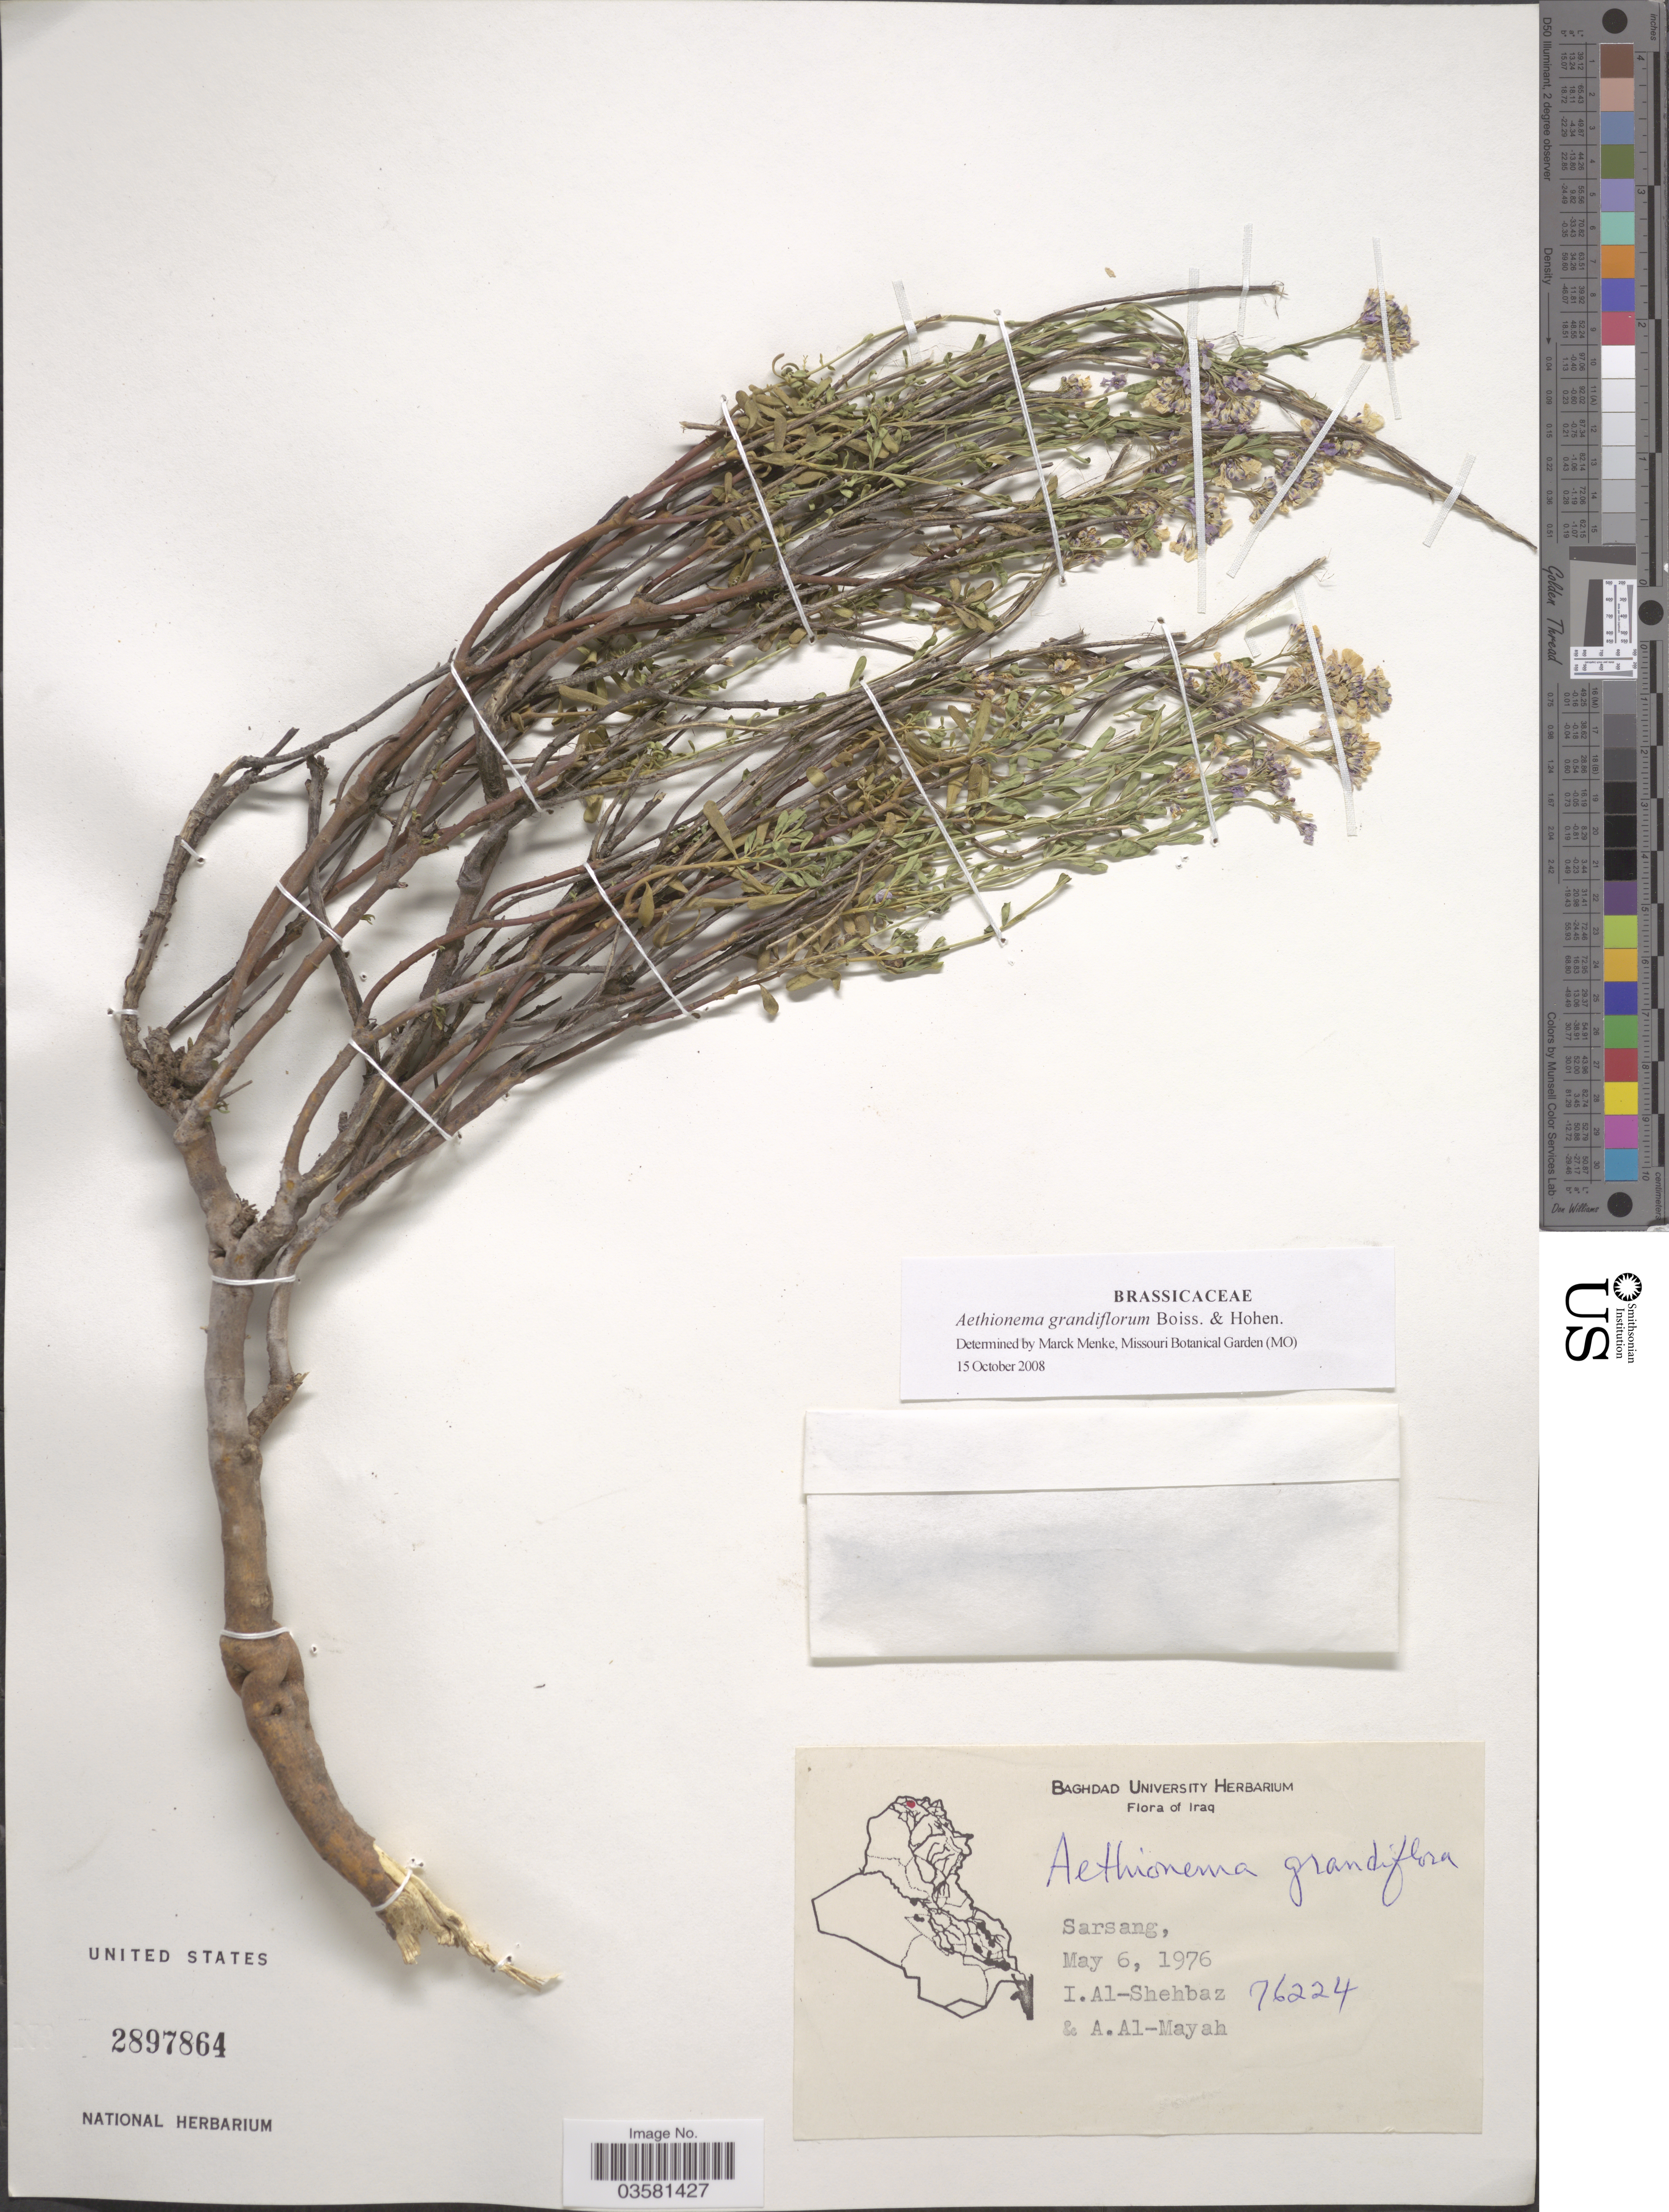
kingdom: Plantae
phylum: Tracheophyta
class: Magnoliopsida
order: Brassicales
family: Brassicaceae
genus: Aethionema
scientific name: Aethionema grandiflorum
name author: Boiss. & Hohen.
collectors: I. Al-Shehbaz & A. Al-Mayah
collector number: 76224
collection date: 1976-05-06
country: Iraq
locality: Sarsang.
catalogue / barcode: US 2897864